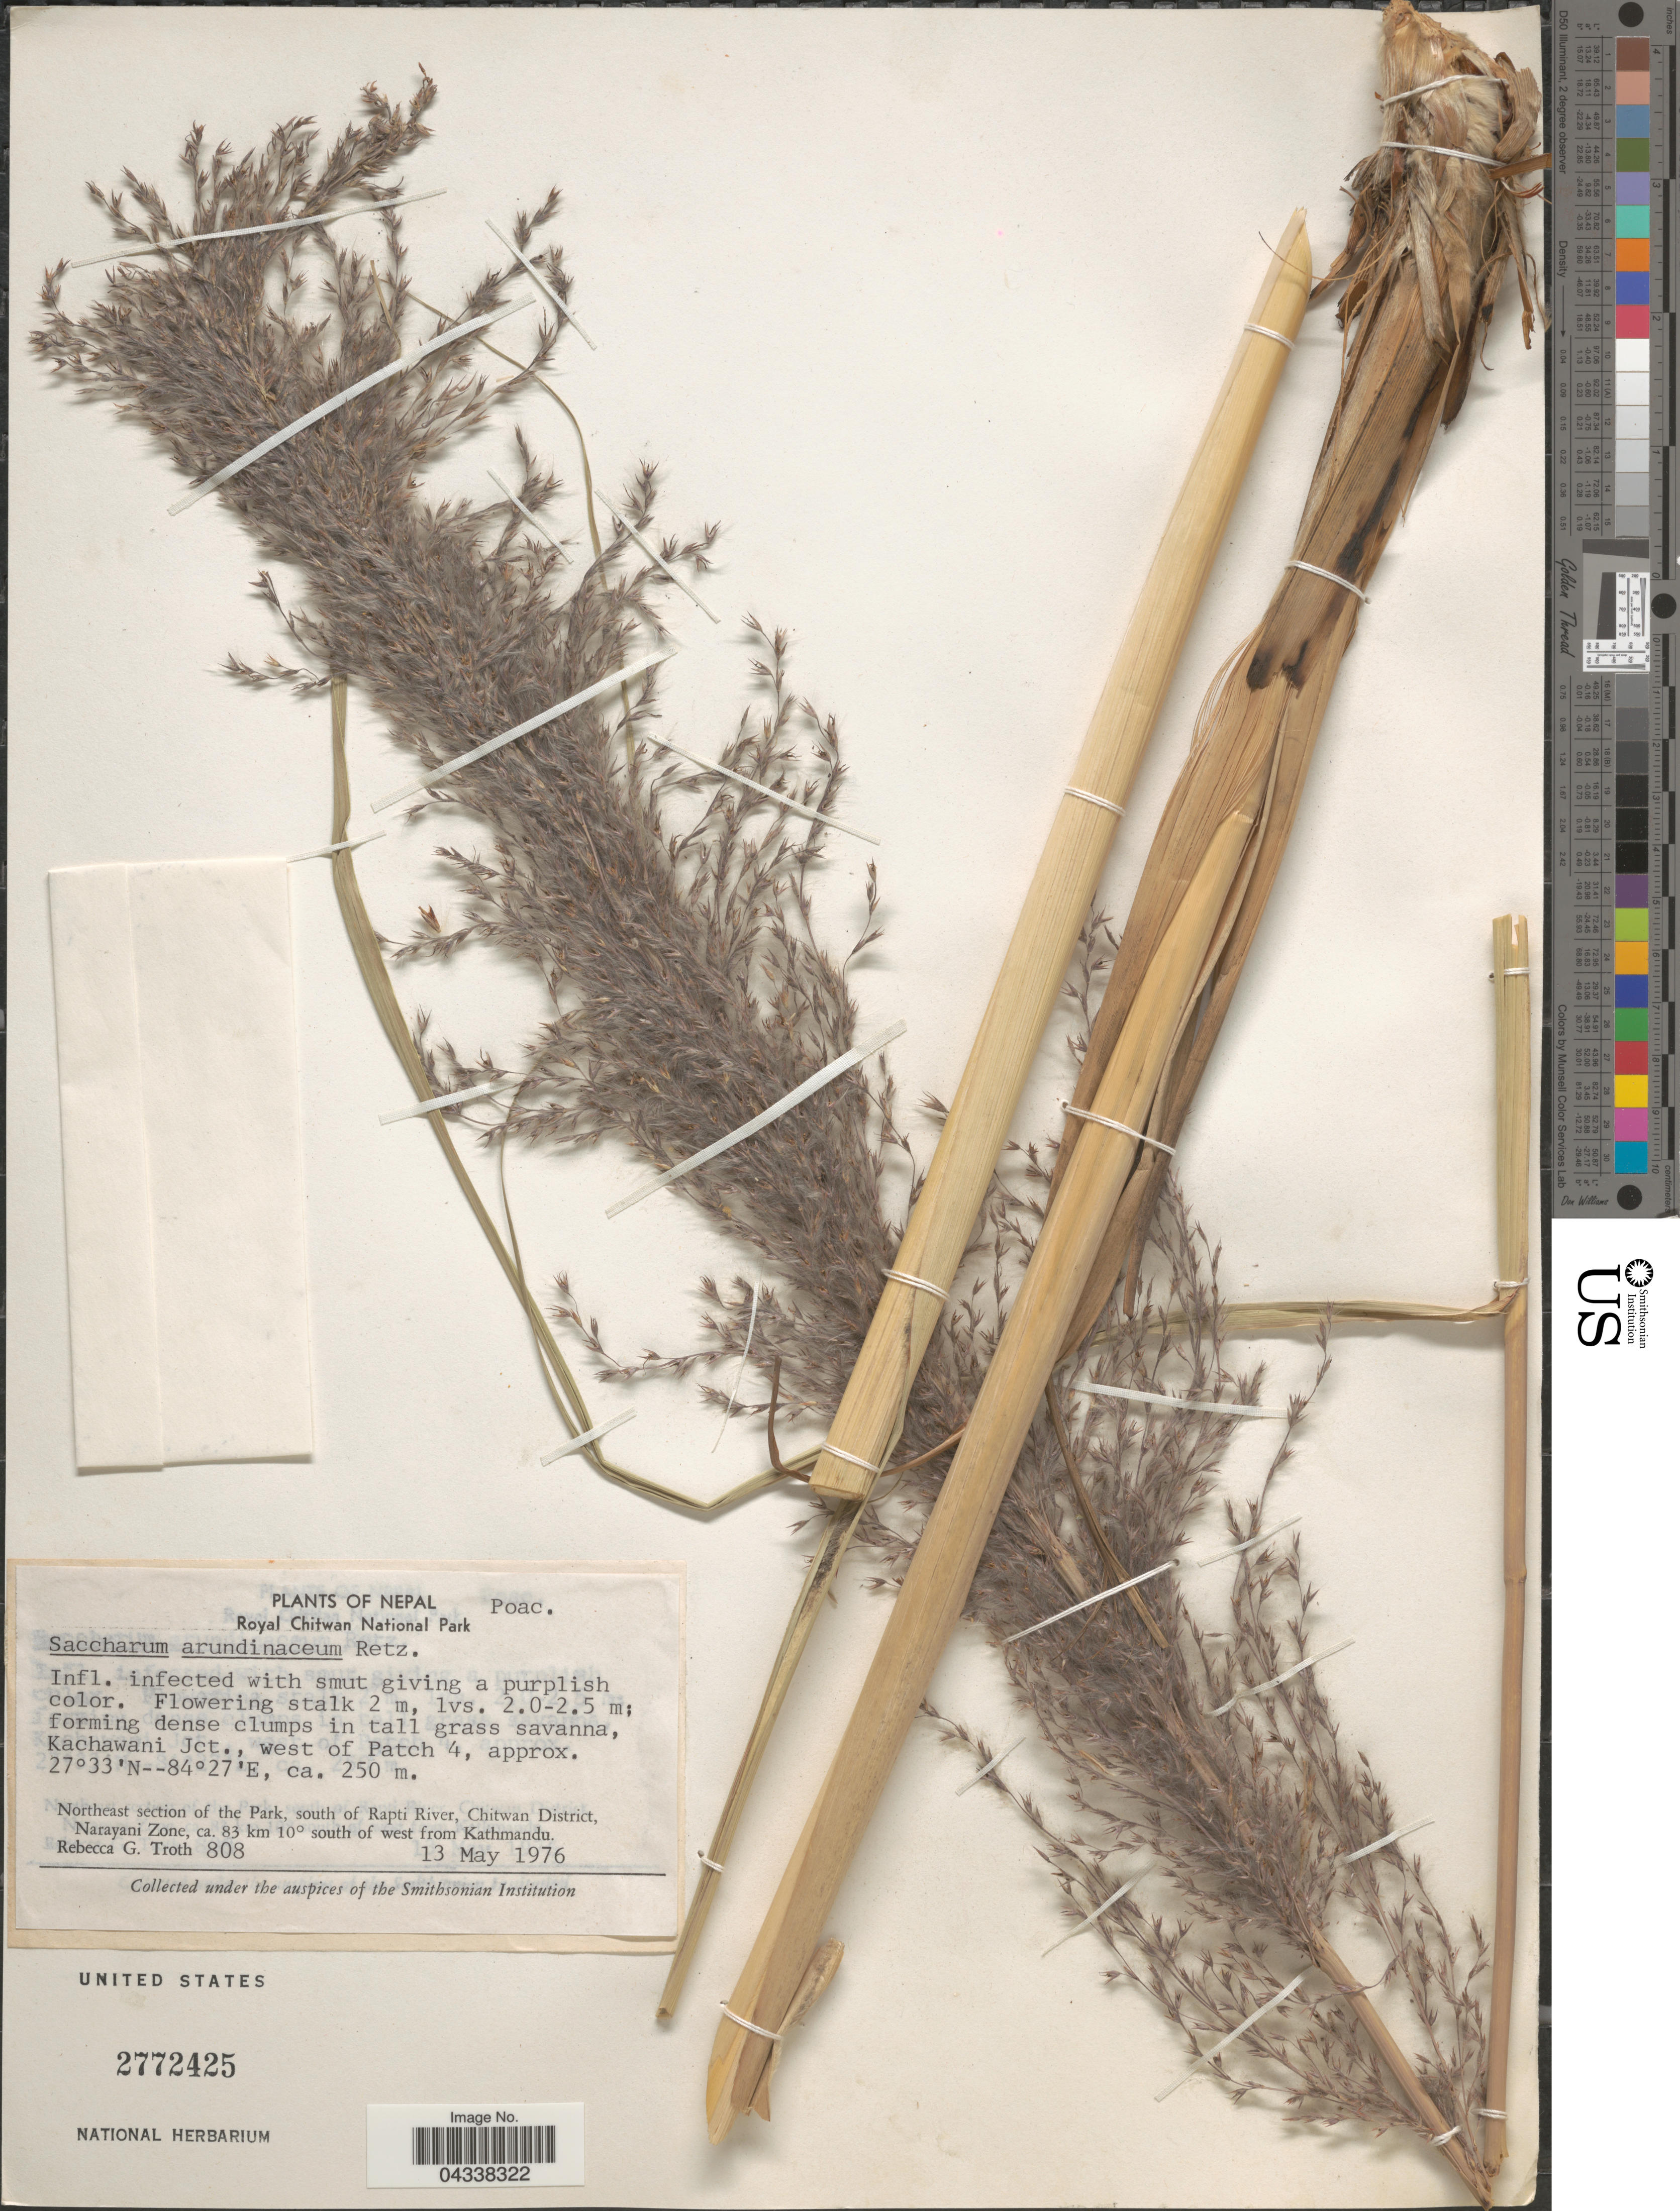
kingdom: Plantae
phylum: Tracheophyta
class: Liliopsida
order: Poales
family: Poaceae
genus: Tripidium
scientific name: Tripidium arundinaceum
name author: (Retz.) Welker et al.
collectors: R. Troth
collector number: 808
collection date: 1976-05-13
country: Nepal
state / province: Narayani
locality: Royal Chitwan National Park. Kachawani Jct., west of Patch 4. Northeast section of the Park, south of Rapti River, Chitwan District, Narayani Zone, ca. 83 km 10° south of west from Kathmandu.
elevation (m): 250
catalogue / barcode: US 2772425